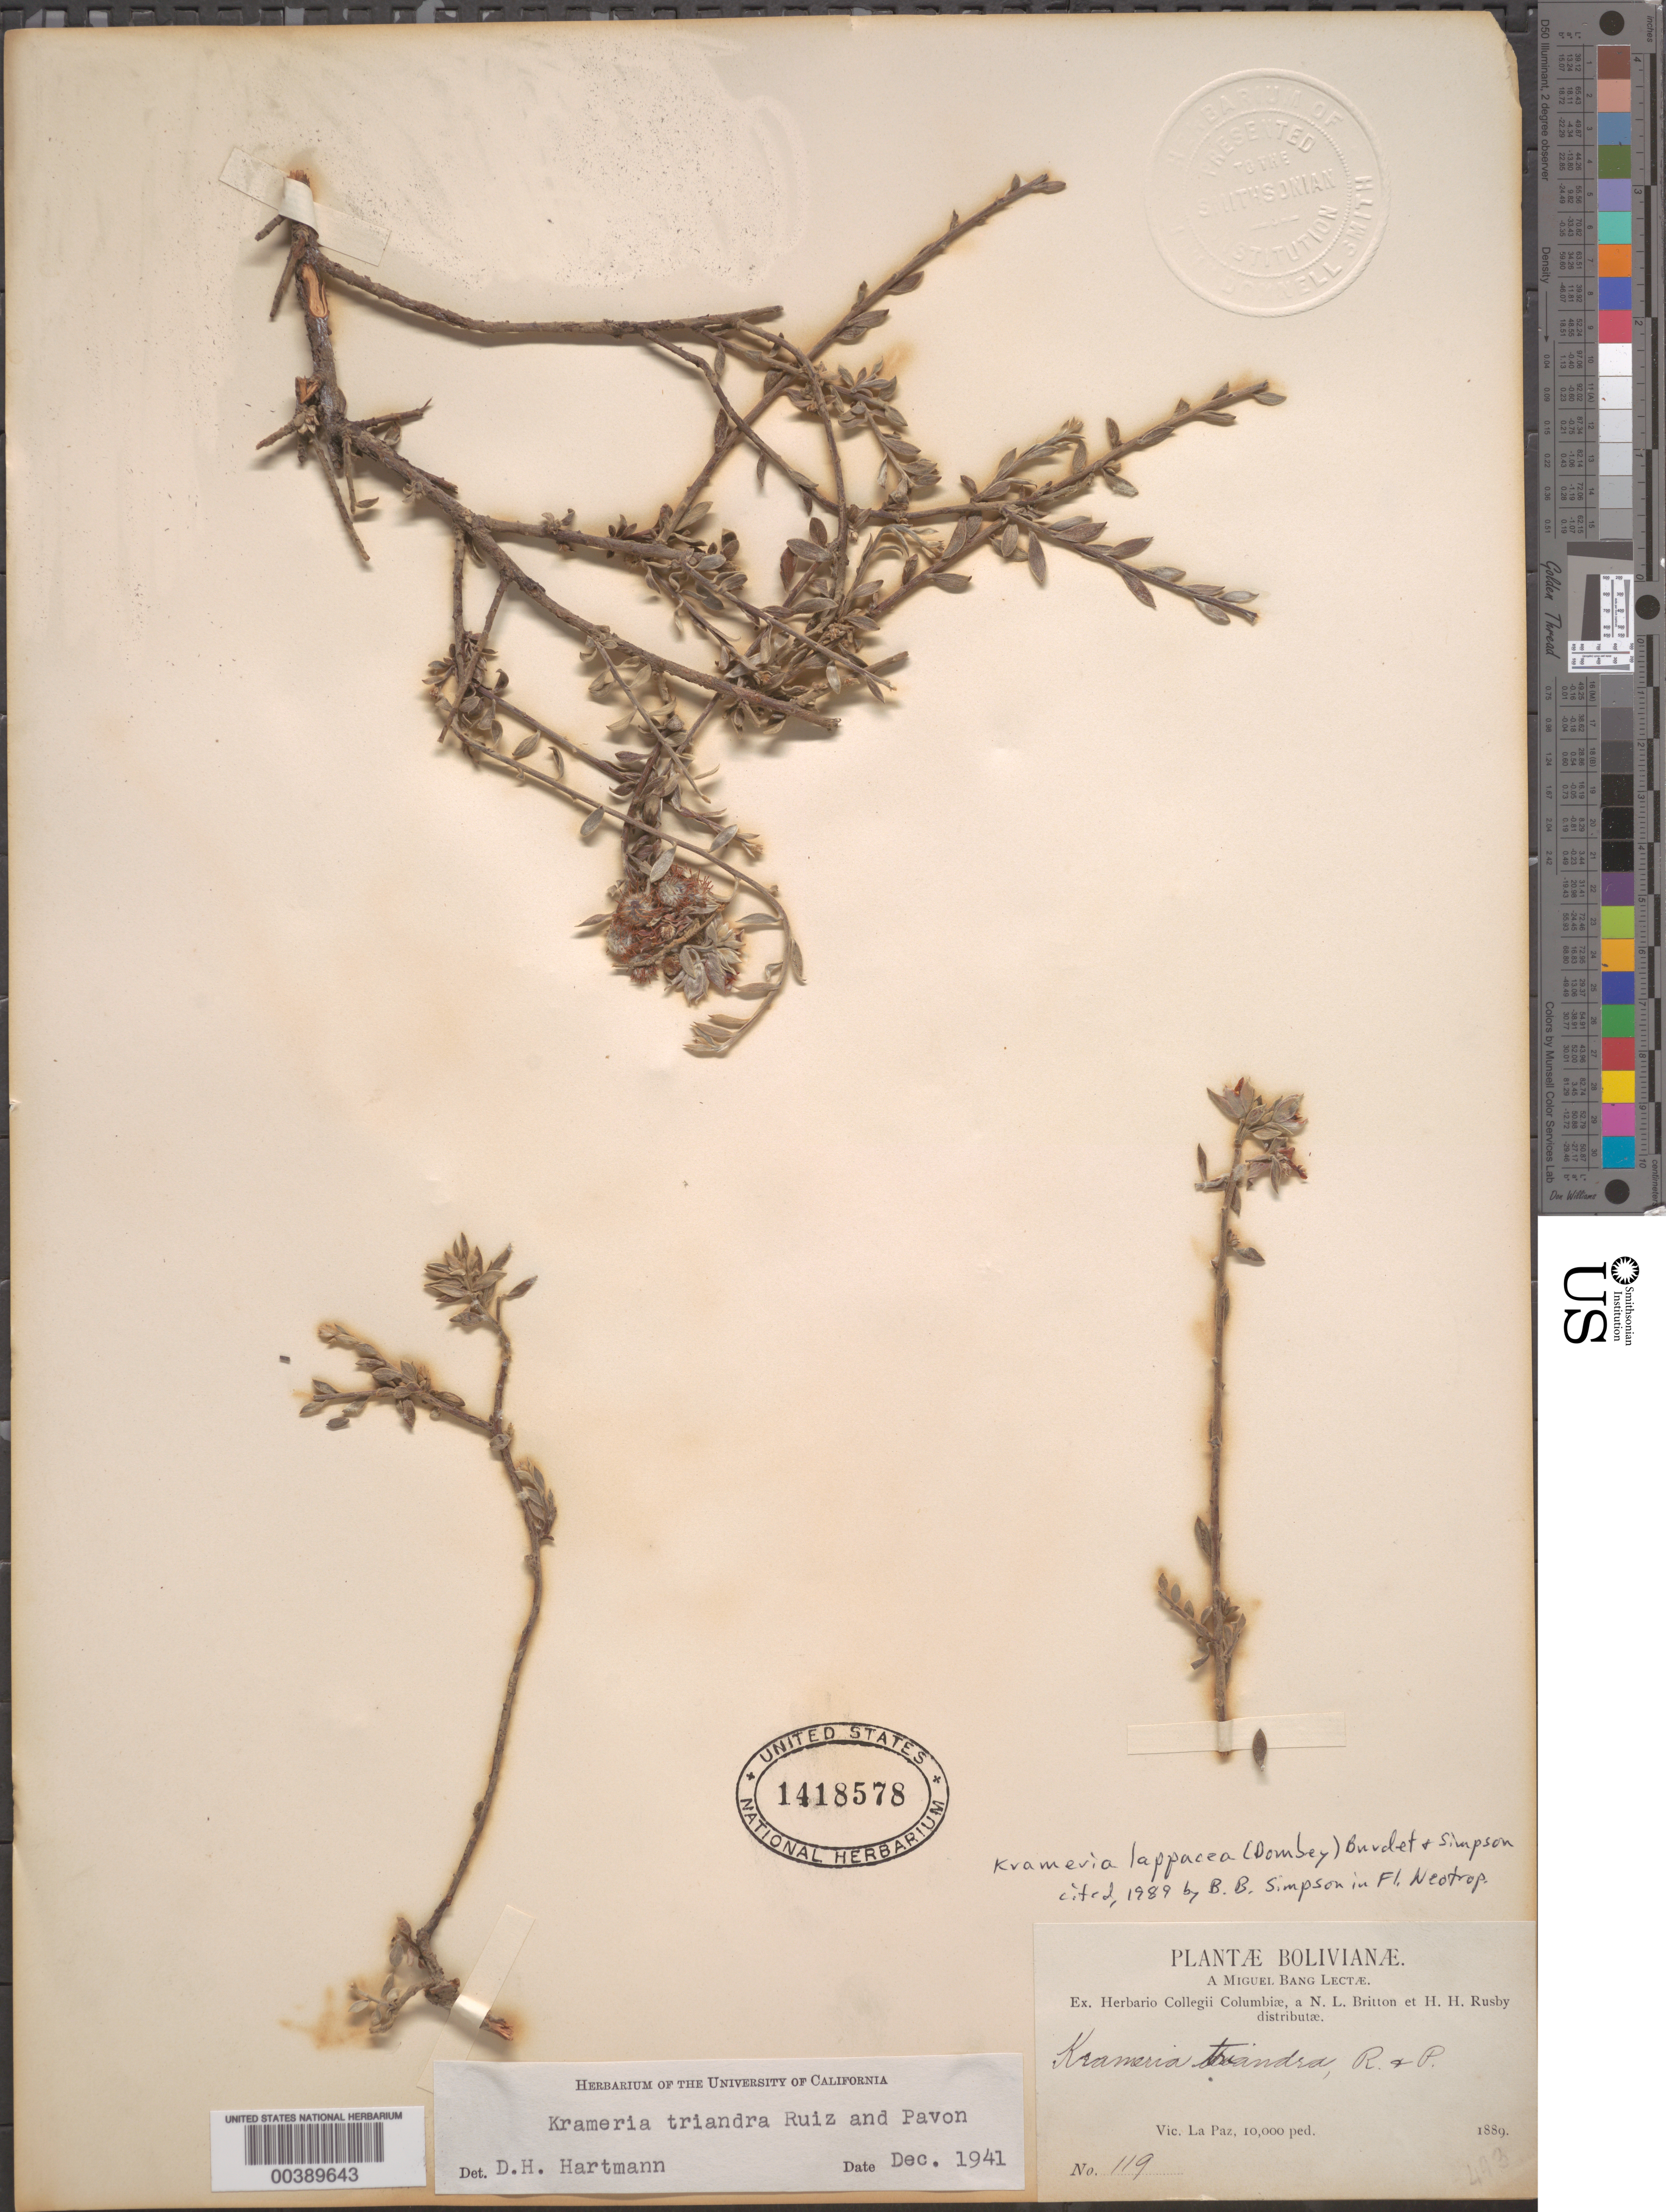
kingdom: Plantae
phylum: Tracheophyta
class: Magnoliopsida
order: Zygophyllales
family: Krameriaceae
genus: Krameria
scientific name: Krameria lappacea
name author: (Dombey) Burdet & B.B. Simpson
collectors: M. Bang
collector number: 119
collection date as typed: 1889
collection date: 1889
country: Bolivia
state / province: La Paz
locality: Vicinity of La Paz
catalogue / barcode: US 1418578